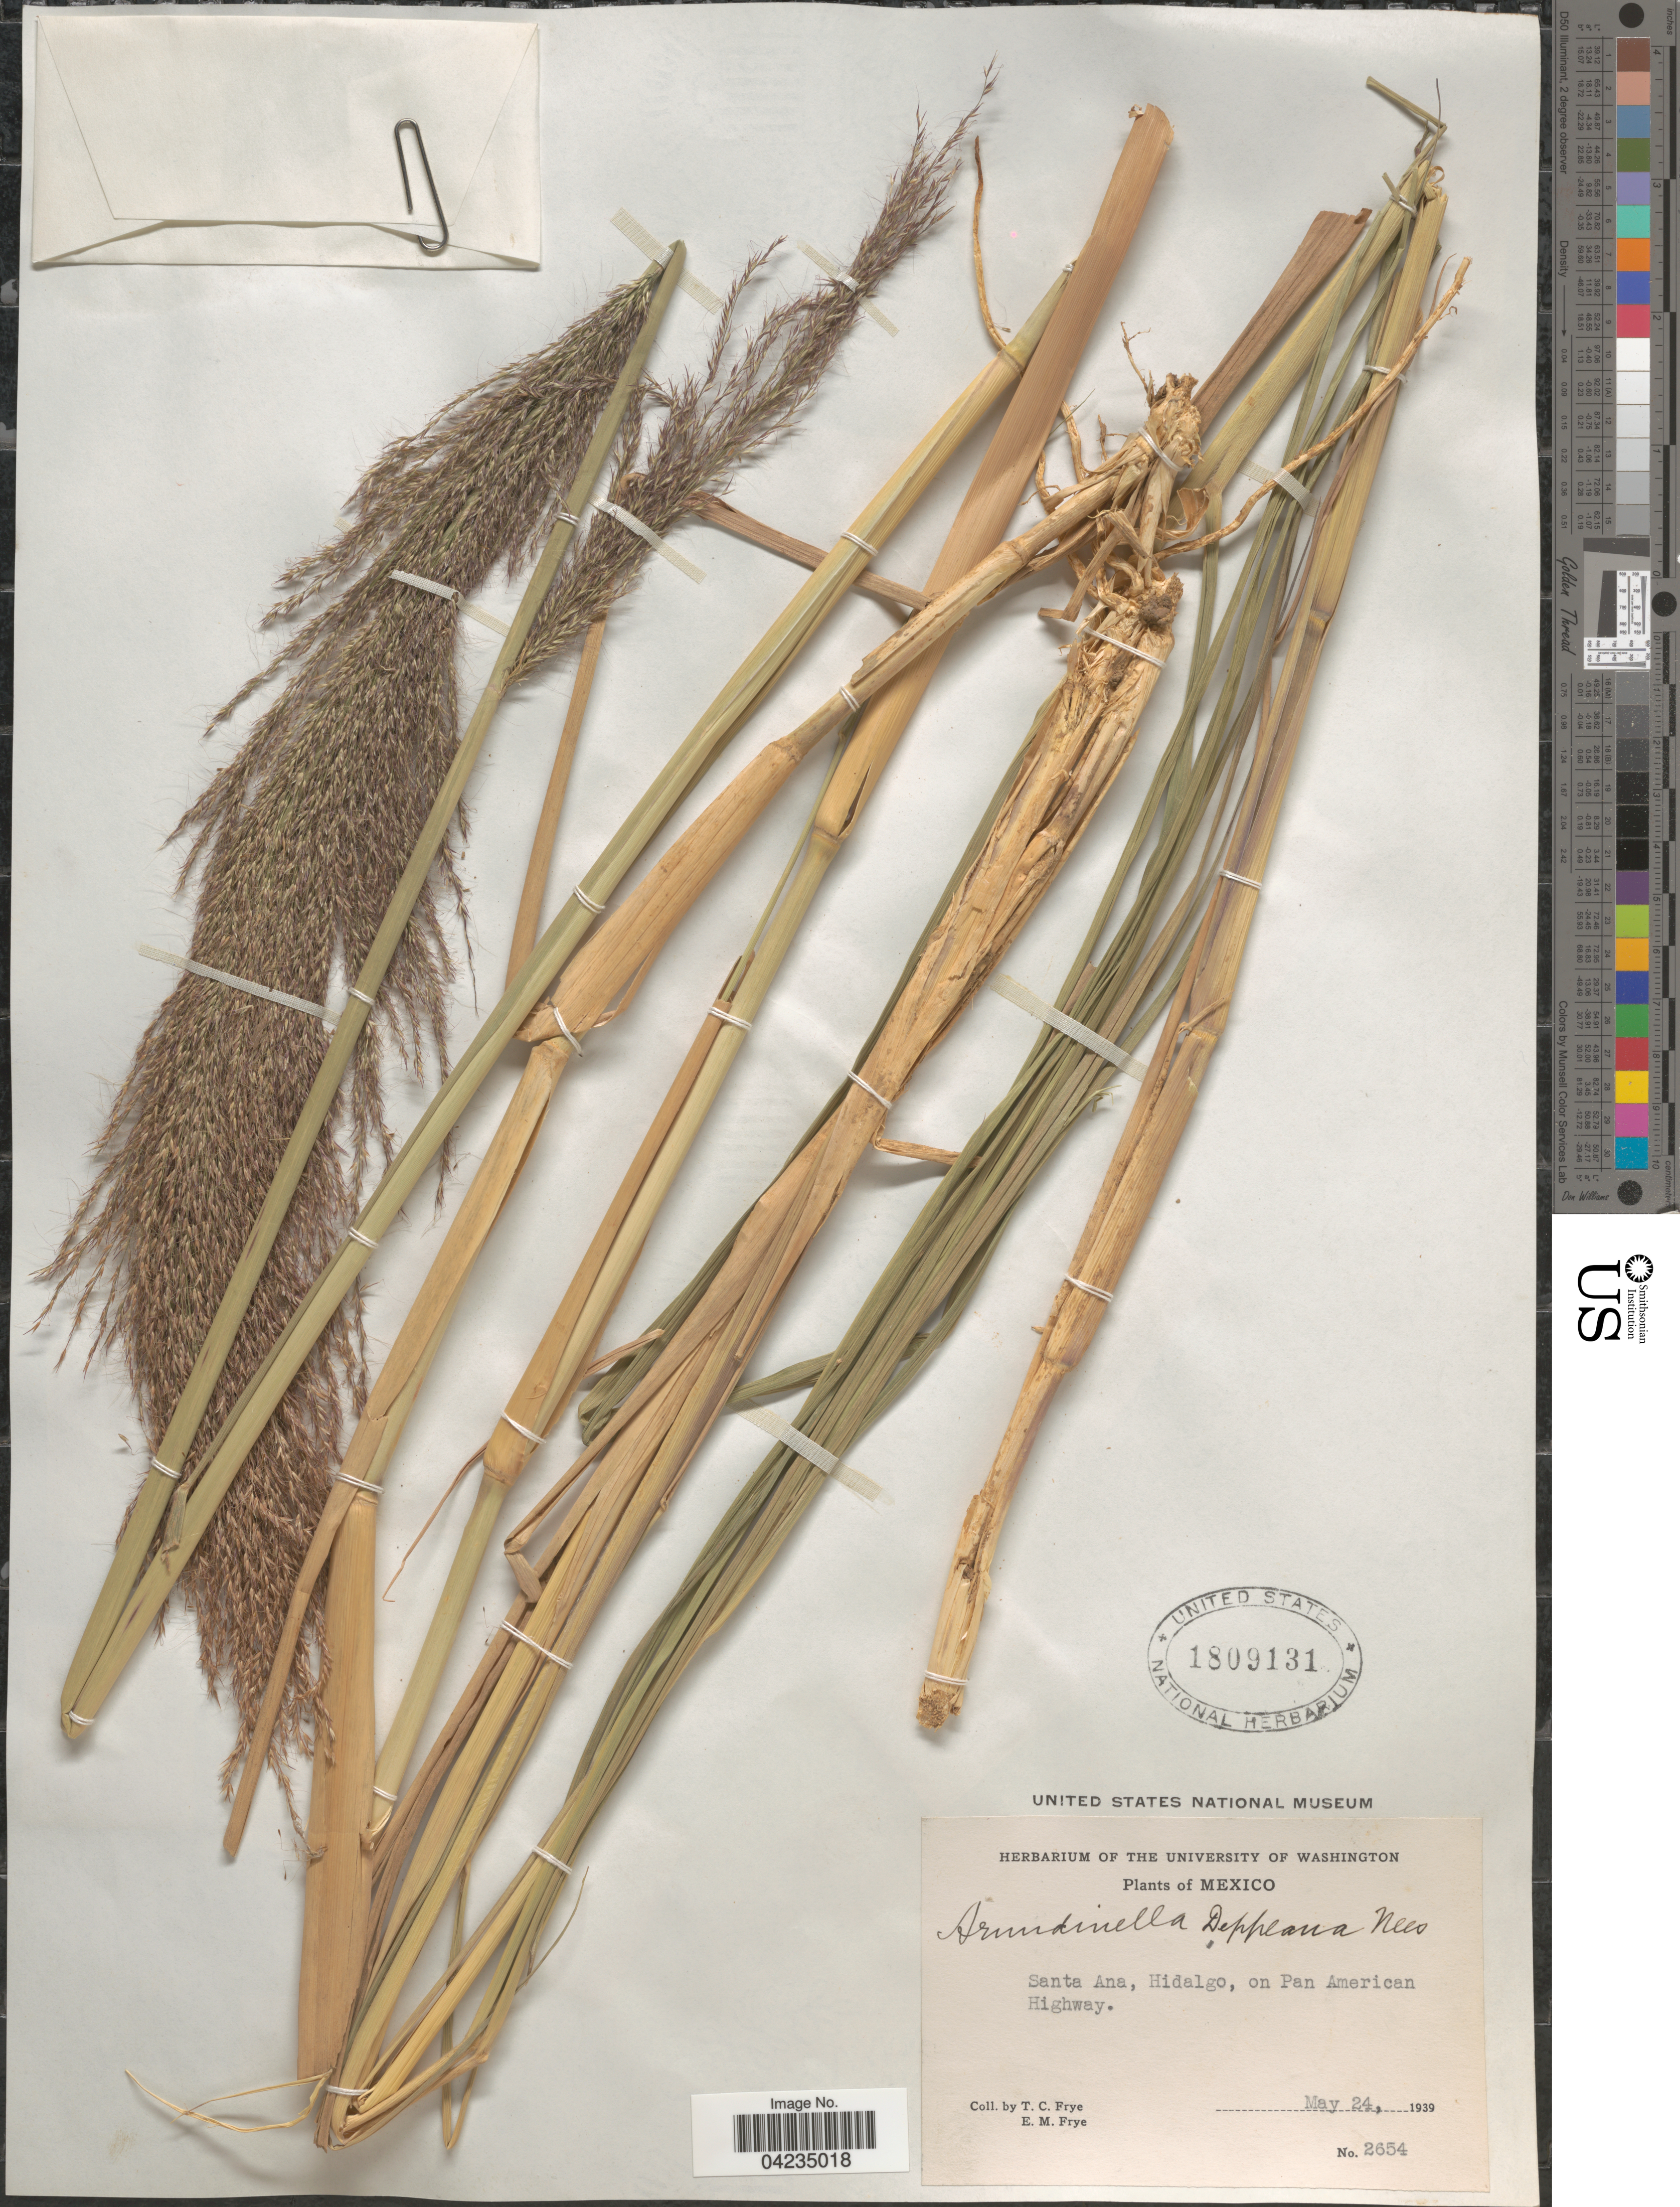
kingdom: Plantae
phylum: Tracheophyta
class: Liliopsida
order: Poales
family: Poaceae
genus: Arundinella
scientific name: Arundinella deppeana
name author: Nees ex Steud.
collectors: T. C. Frye & E. Frye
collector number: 2654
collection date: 1939-05-24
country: Mexico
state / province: Hidalgo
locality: Santa Ana, on Pan American Highway.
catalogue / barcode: US 1809131